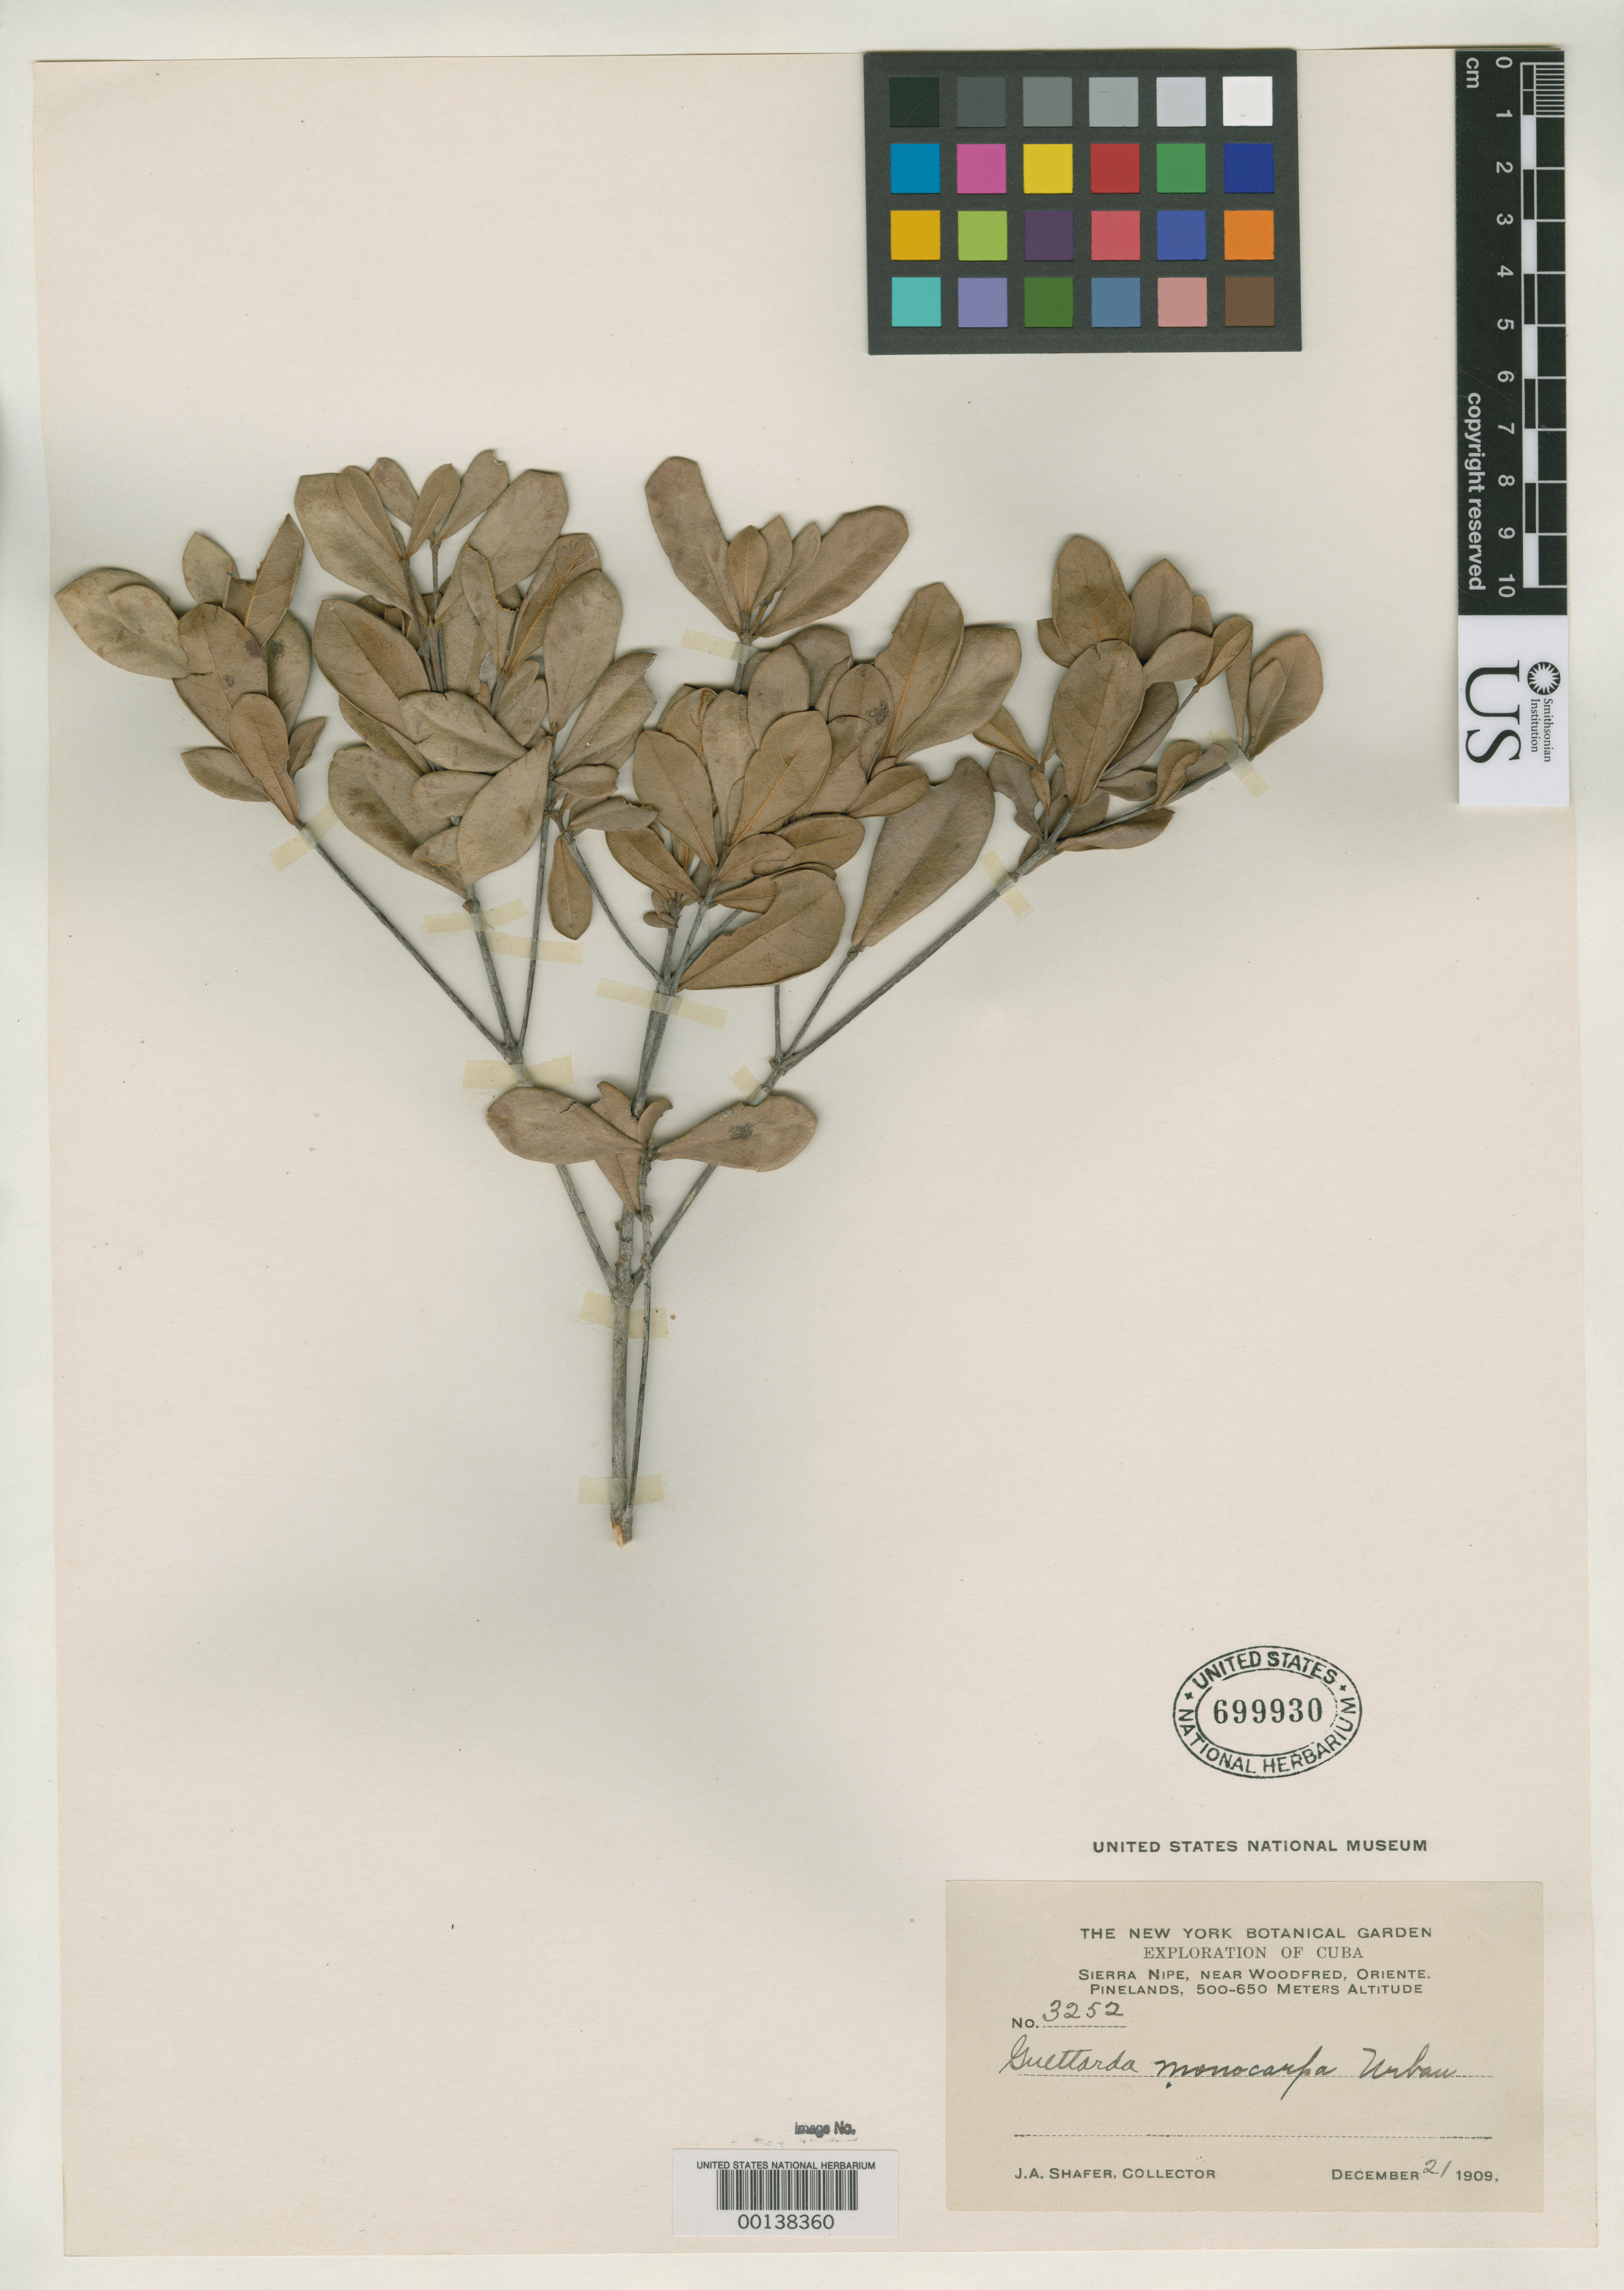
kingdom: Plantae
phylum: Tracheophyta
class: Magnoliopsida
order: Gentianales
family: Rubiaceae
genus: Guettarda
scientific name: Guettarda monocarpa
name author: Urb.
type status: Isotype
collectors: J. A. Shafer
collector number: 3252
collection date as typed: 21 Dec 1909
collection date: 1909-12-21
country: Cuba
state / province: Oriente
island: Greater Antilles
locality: Sierra Nipe, near Woodfred.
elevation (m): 500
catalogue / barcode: US 699930